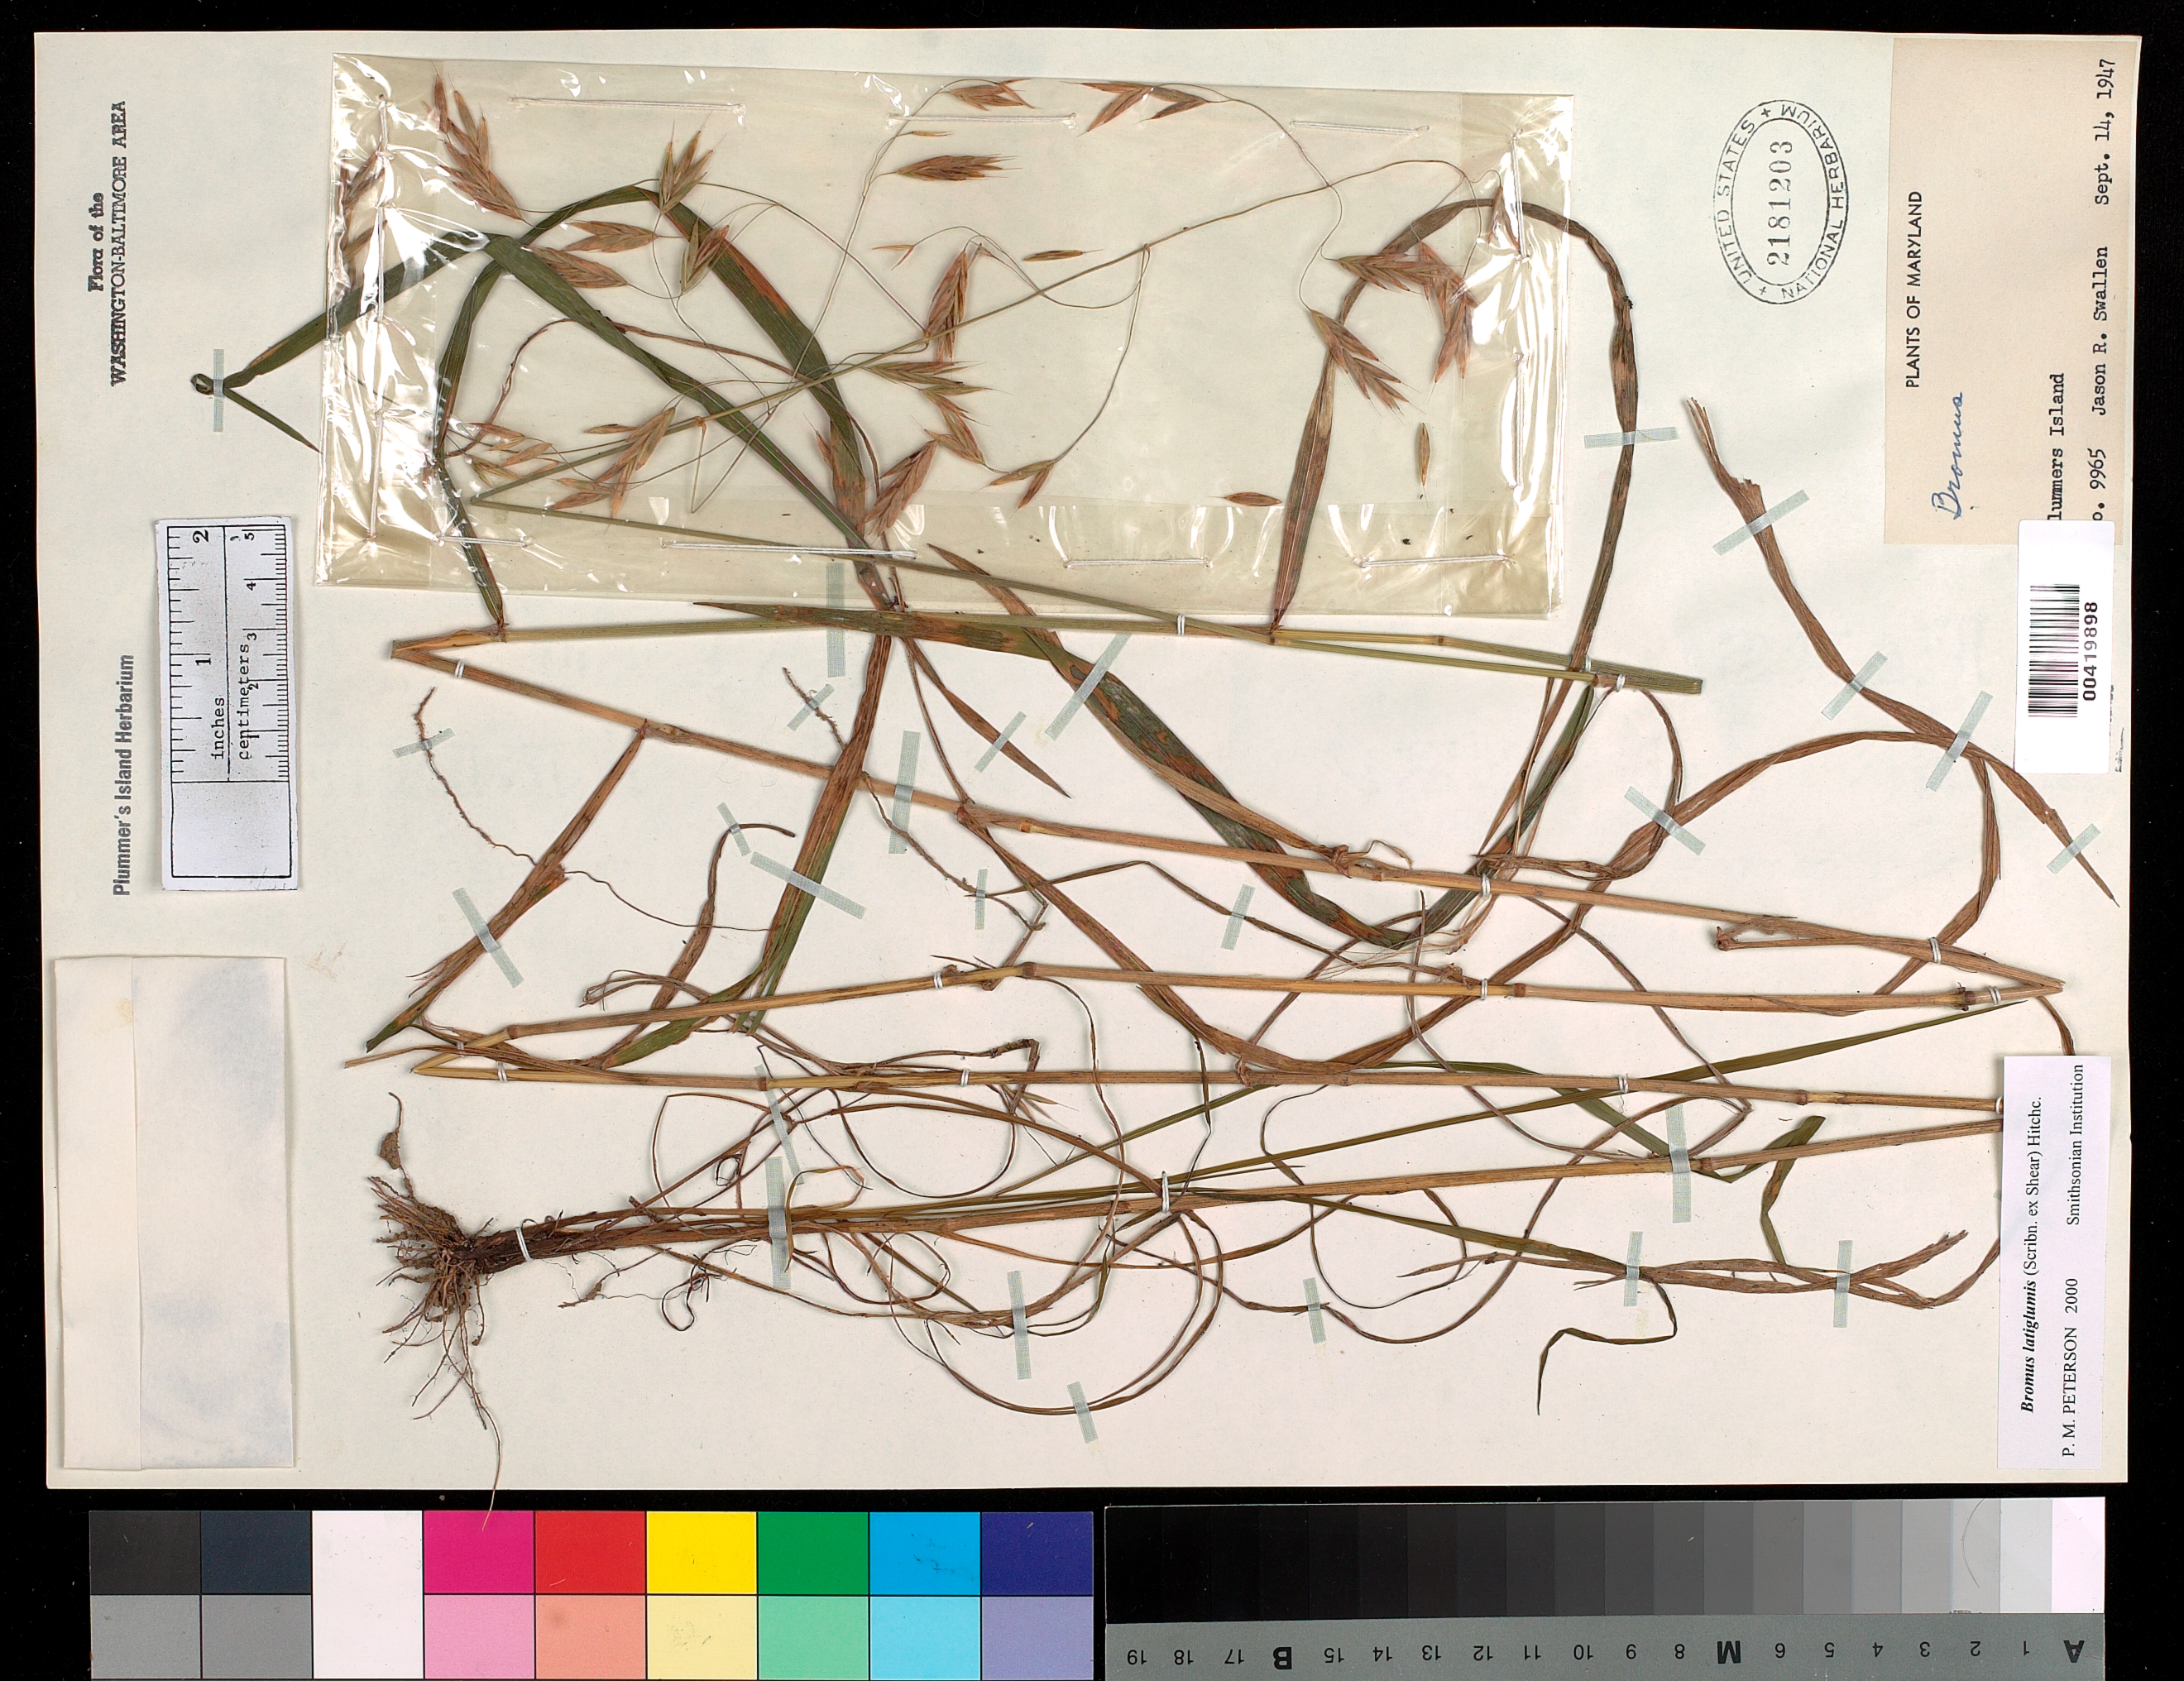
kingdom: Plantae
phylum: Tracheophyta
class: Liliopsida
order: Poales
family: Poaceae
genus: Bromus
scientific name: Bromus latiglumis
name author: (Scribn. ex Shear) Hitchc.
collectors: J. R. Swallen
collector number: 9665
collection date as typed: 14 Sep 1947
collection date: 1947-09-14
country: United States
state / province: Maryland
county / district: Montgomery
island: Plummers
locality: Plummer's Island Plummers Island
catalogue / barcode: US 2181203